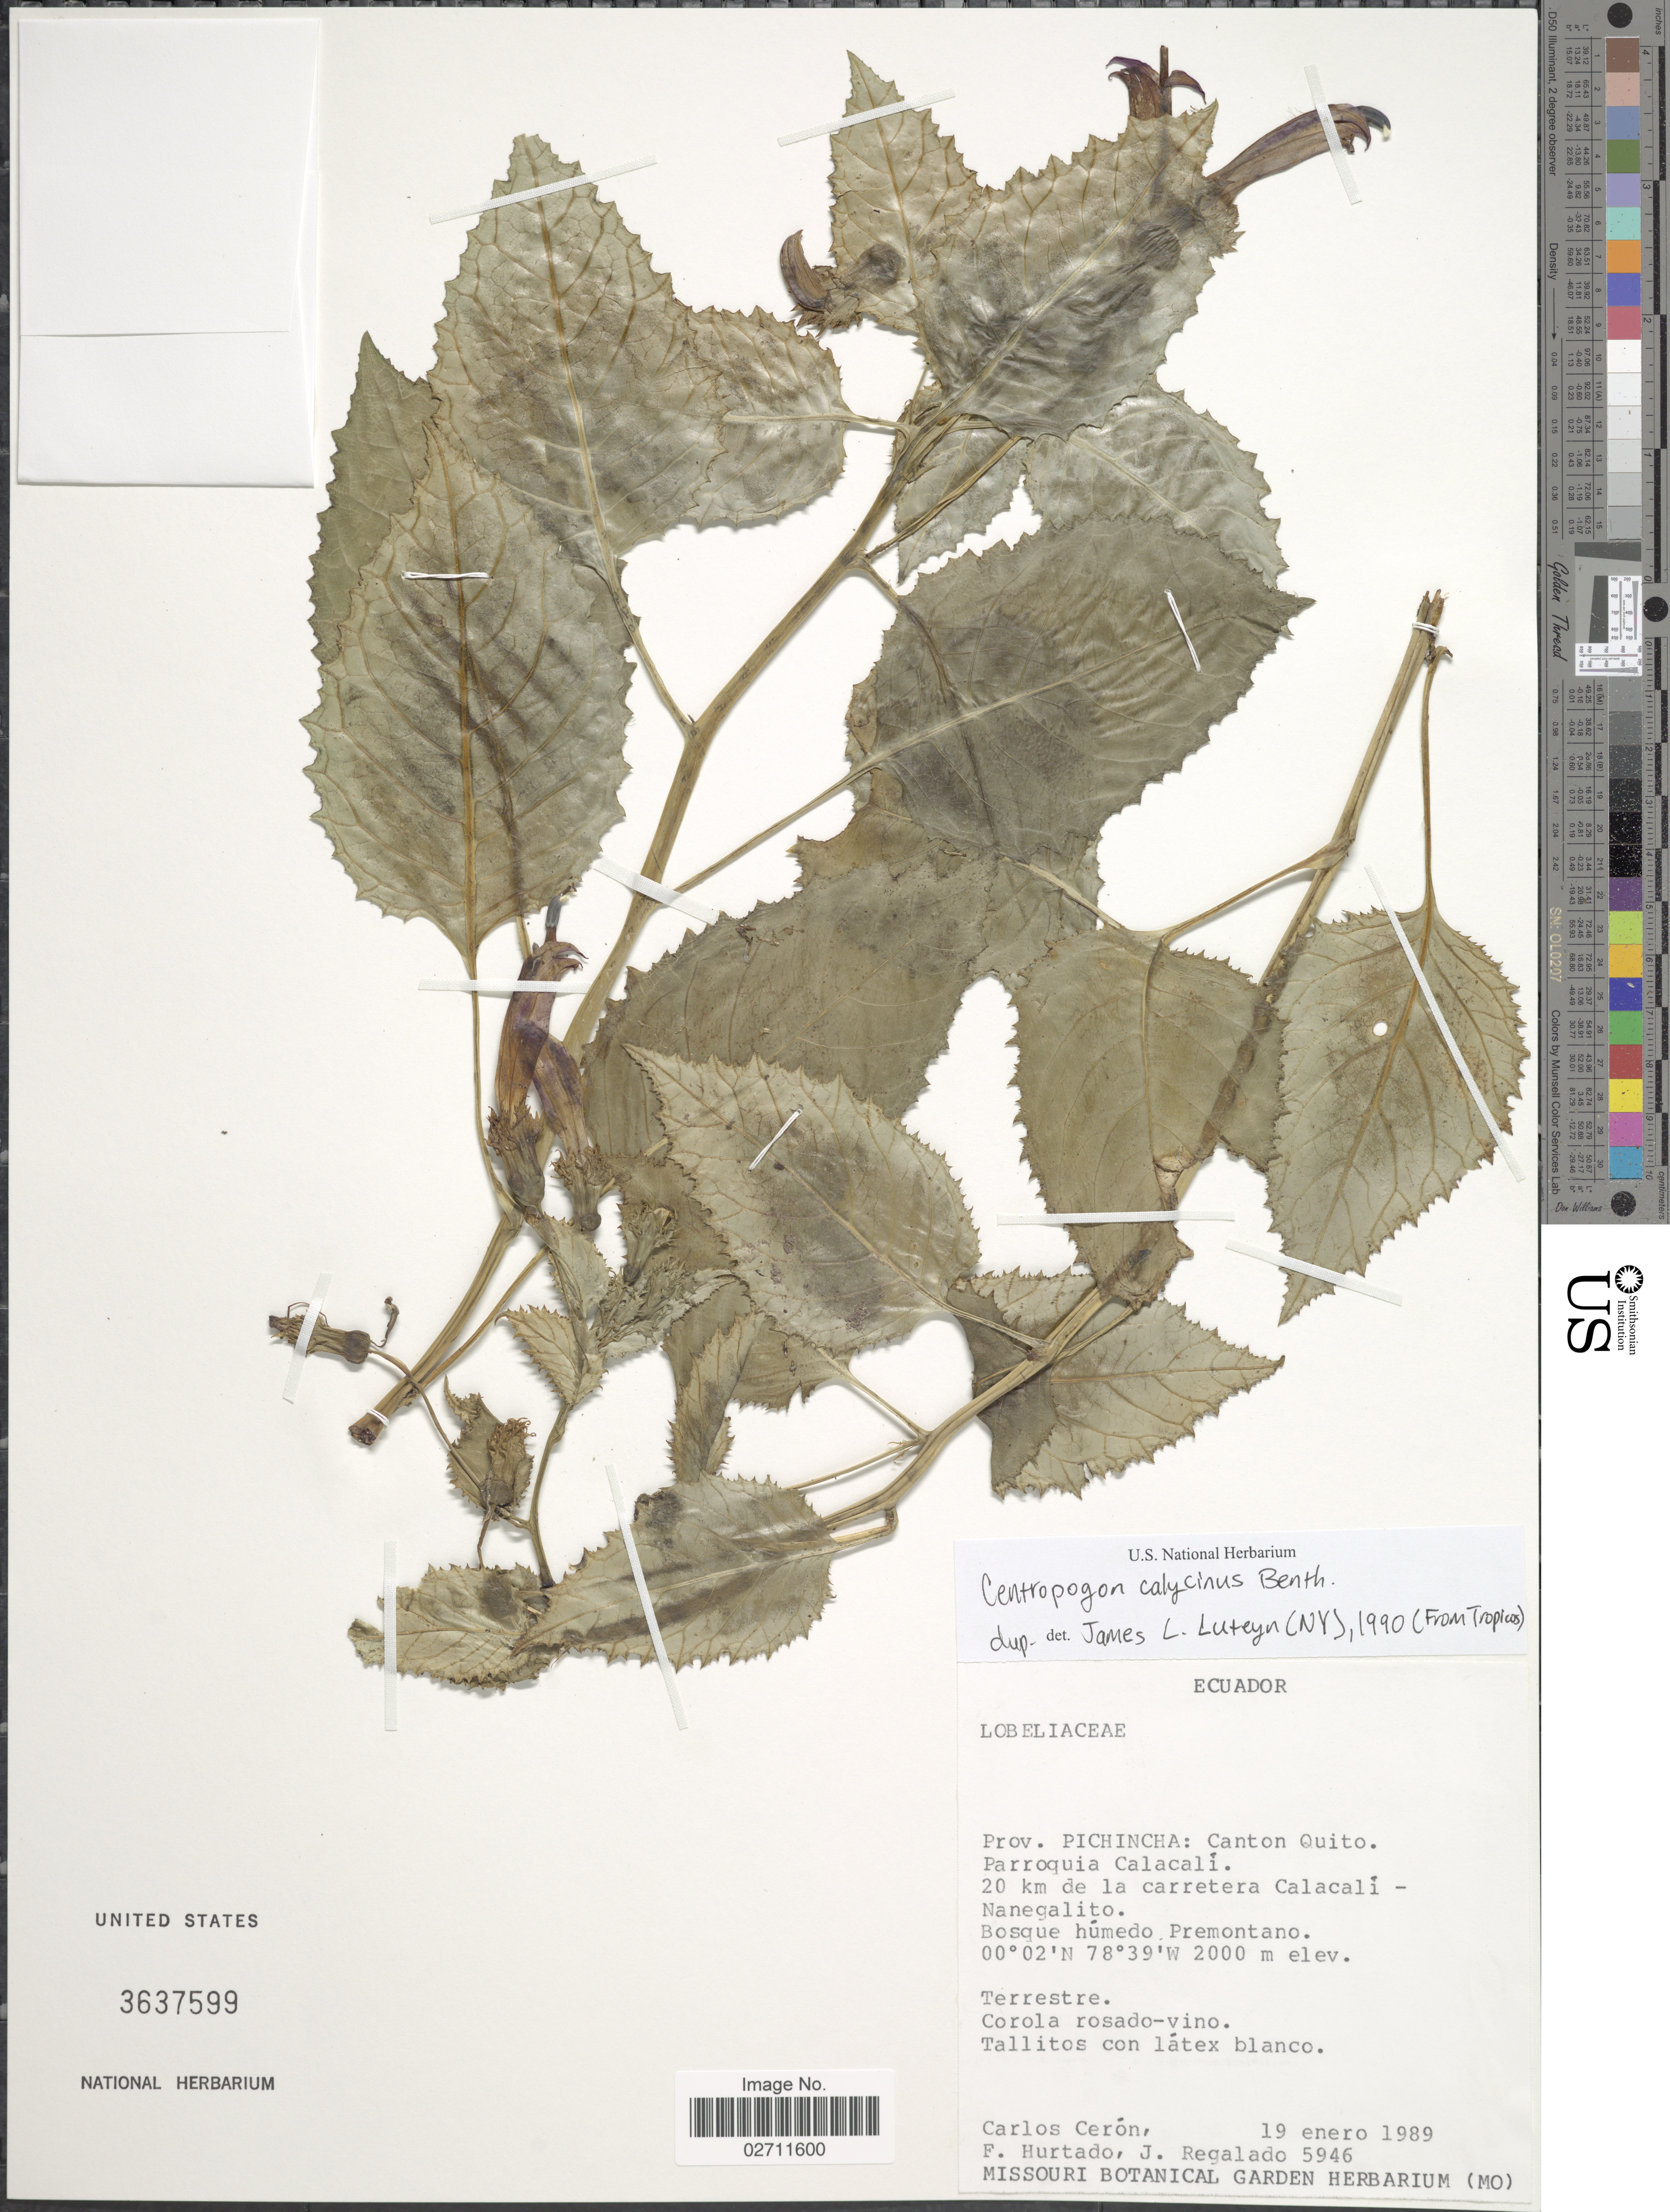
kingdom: Plantae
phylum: Tracheophyta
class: Magnoliopsida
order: Asterales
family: Campanulaceae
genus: Centropogon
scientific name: Centropogon calycinus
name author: Benth.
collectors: C. E. Cerón M., F. Hurtado & J. Regalado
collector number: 5946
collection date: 1989-01-19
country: Ecuador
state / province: Pichincha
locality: Canton Quito. Parroquia Calacali. 20 km de la carretera Calacali - Nanegalito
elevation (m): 2000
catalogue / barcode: US 3637599